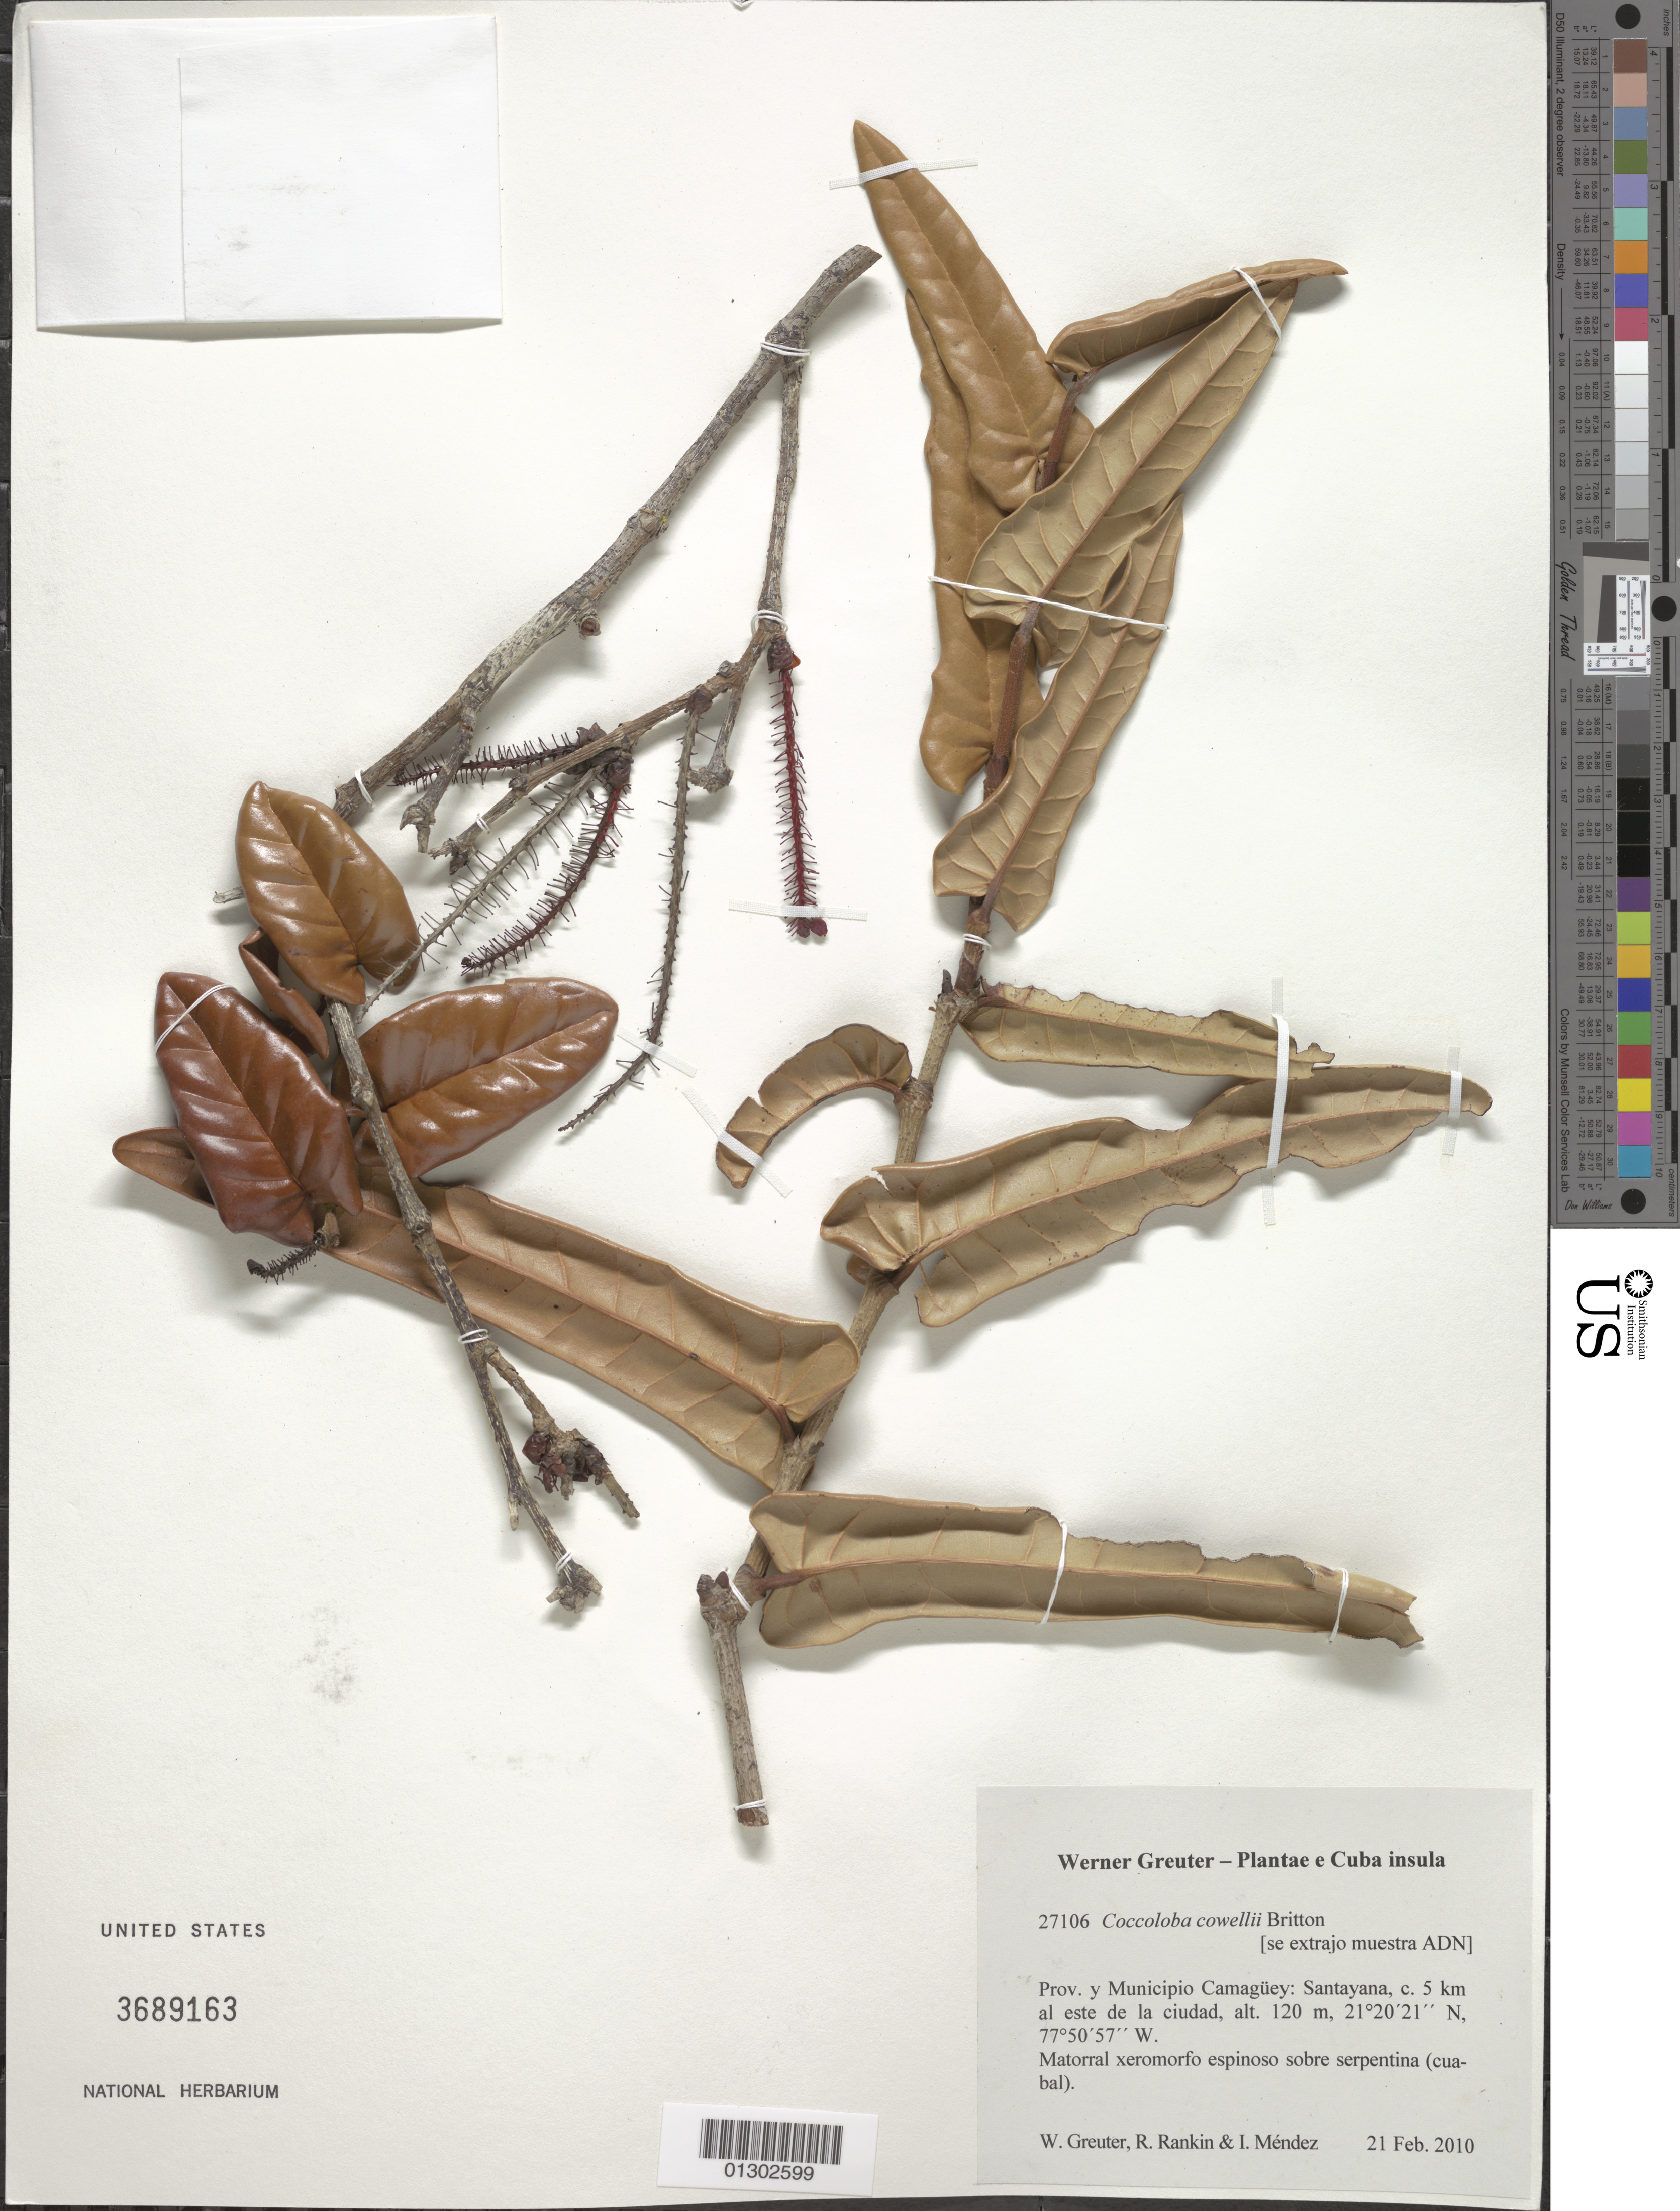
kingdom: Plantae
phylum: Tracheophyta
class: Magnoliopsida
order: Caryophyllales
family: Polygonaceae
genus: Coccoloba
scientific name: Coccoloba cowellii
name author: Britton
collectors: W. R. Greuter, R. Rankin Rodriguez & I. Méndez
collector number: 27106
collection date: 2010-02-21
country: Cuba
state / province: Camagüey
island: Cuba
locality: Municipio Camagüey, Santayana, ca. 5 km al este de la ciudad.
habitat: Matorral xeromorfo espinoso sobre serpentina (cuabal).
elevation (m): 120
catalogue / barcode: US 3689163